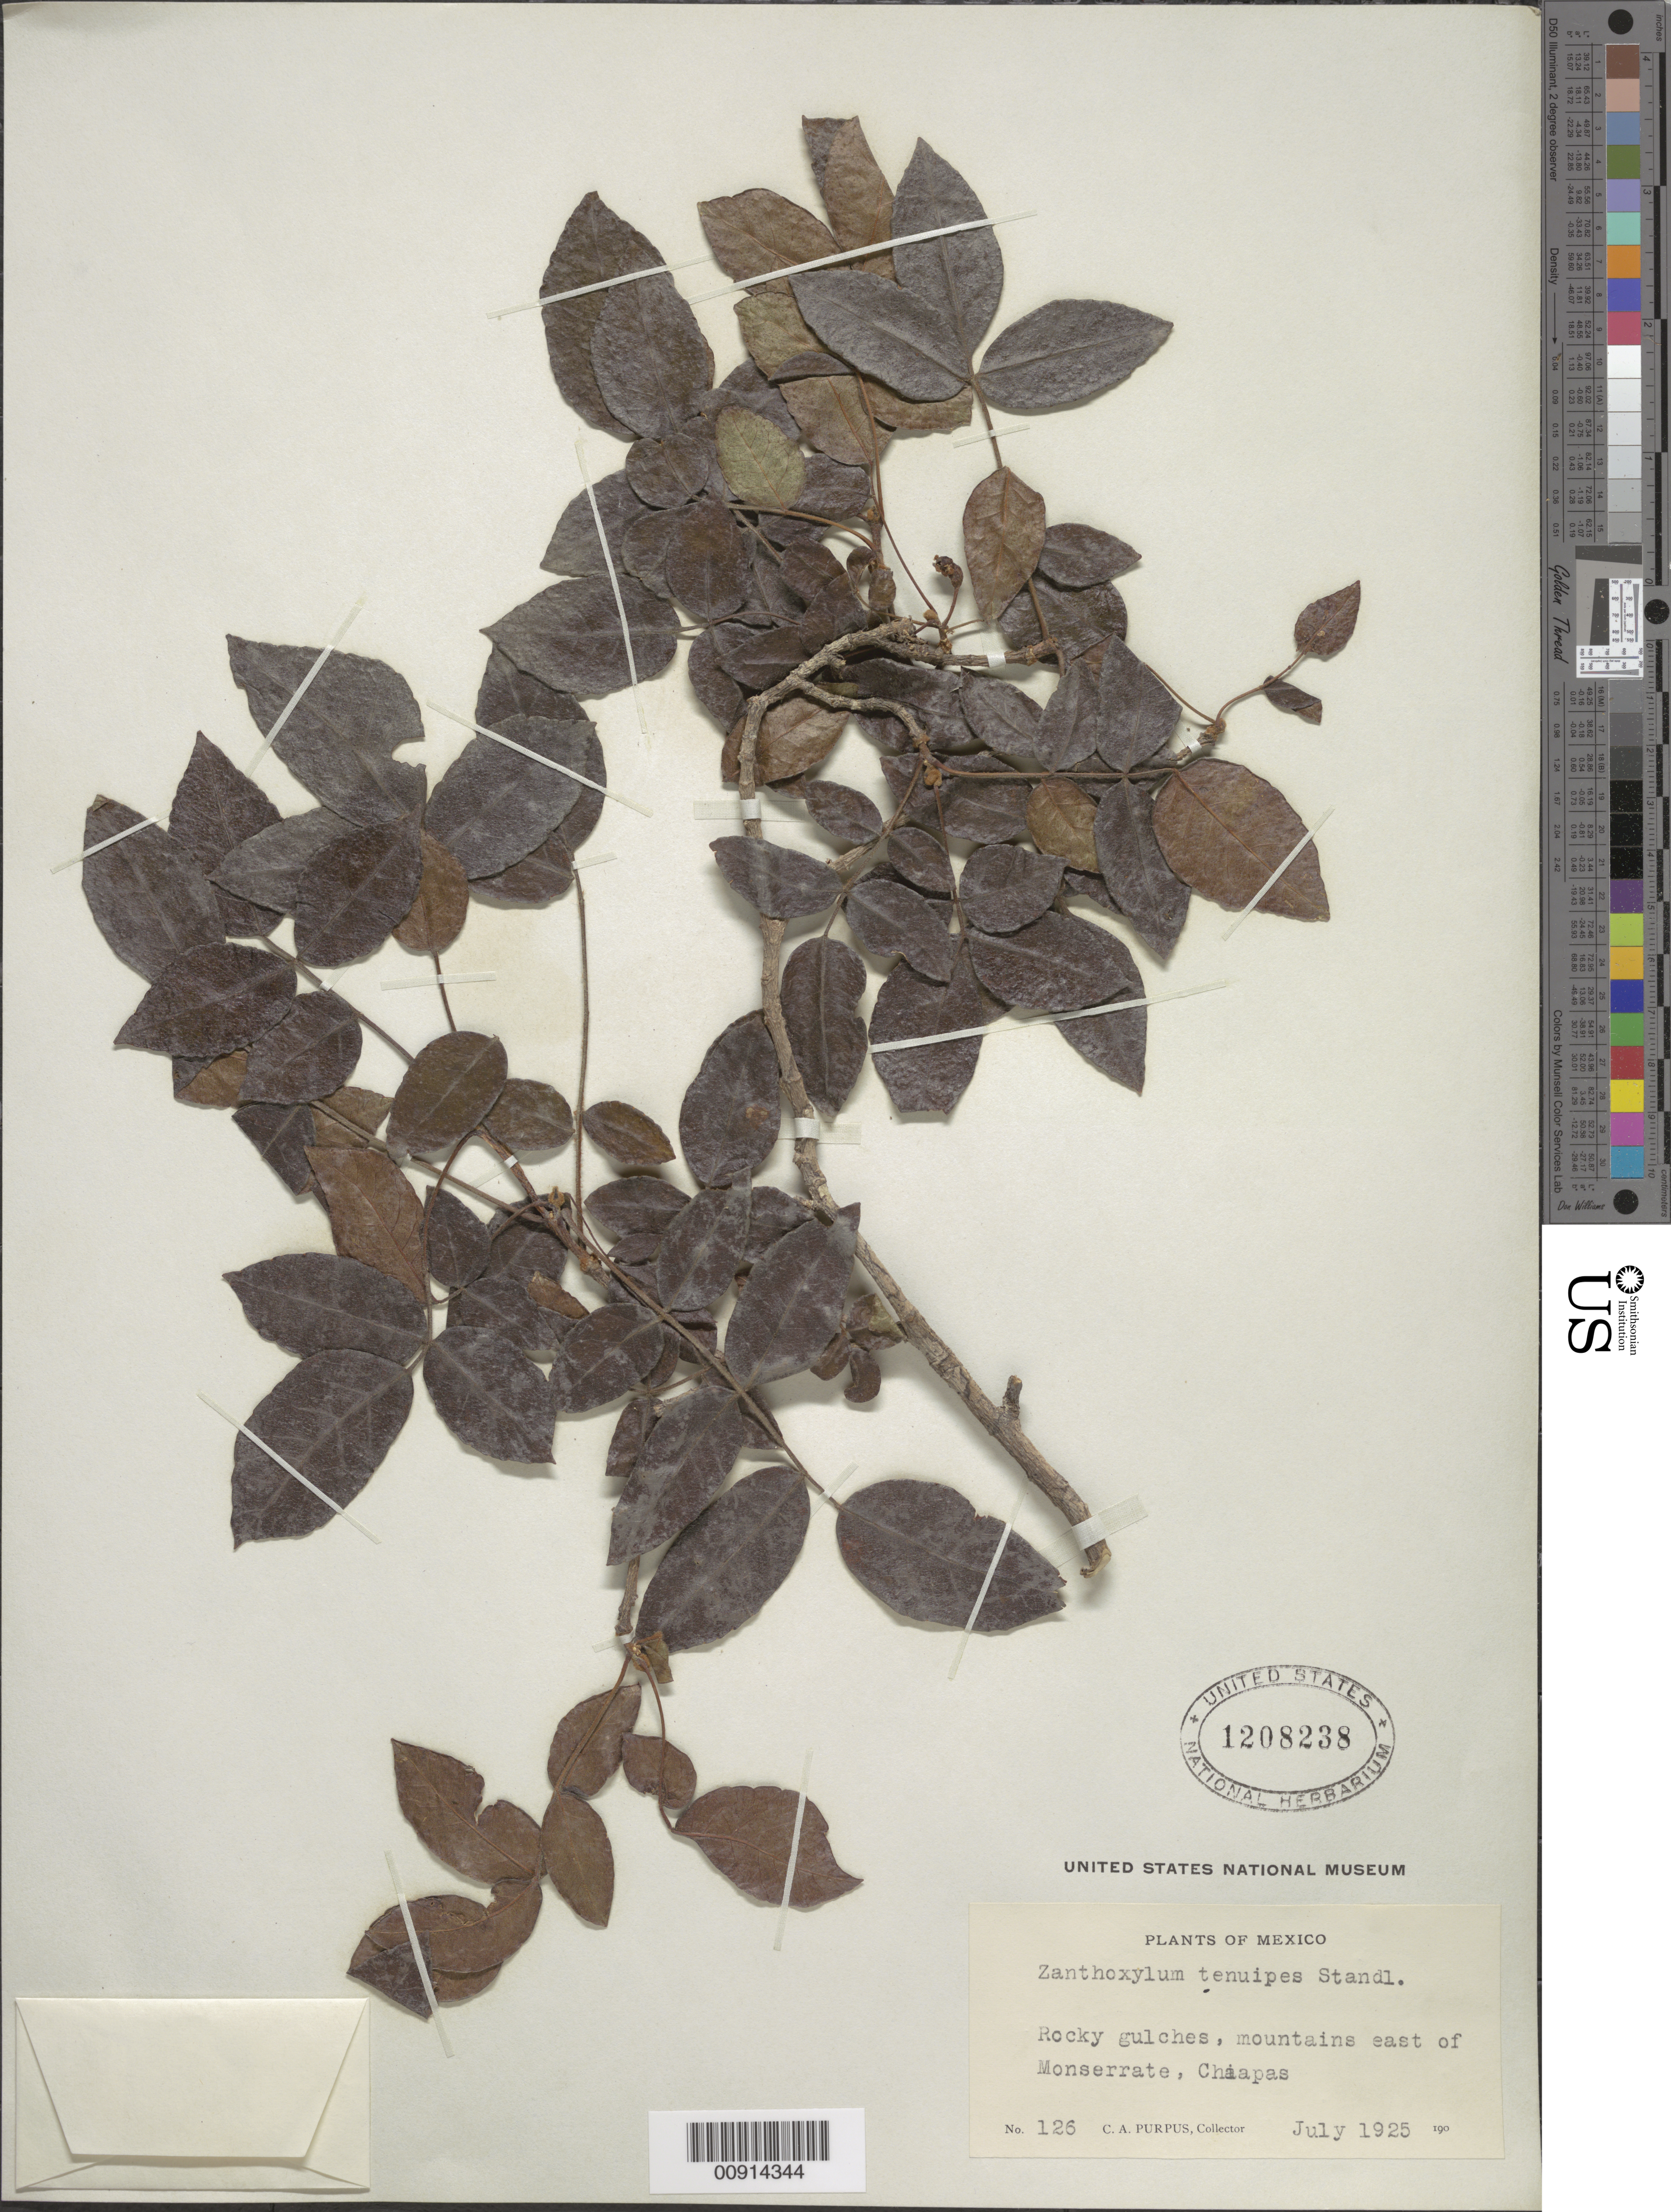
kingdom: Plantae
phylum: Tracheophyta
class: Magnoliopsida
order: Sapindales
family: Rutaceae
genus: Zanthoxylum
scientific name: Zanthoxylum tenuipes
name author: Standl.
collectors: C. A. Purpus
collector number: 126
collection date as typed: Jul 1925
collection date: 1925-07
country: Mexico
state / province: Chiapas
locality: Mountains E of Monserrate.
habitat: Rocky gulches.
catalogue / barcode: US 1208238